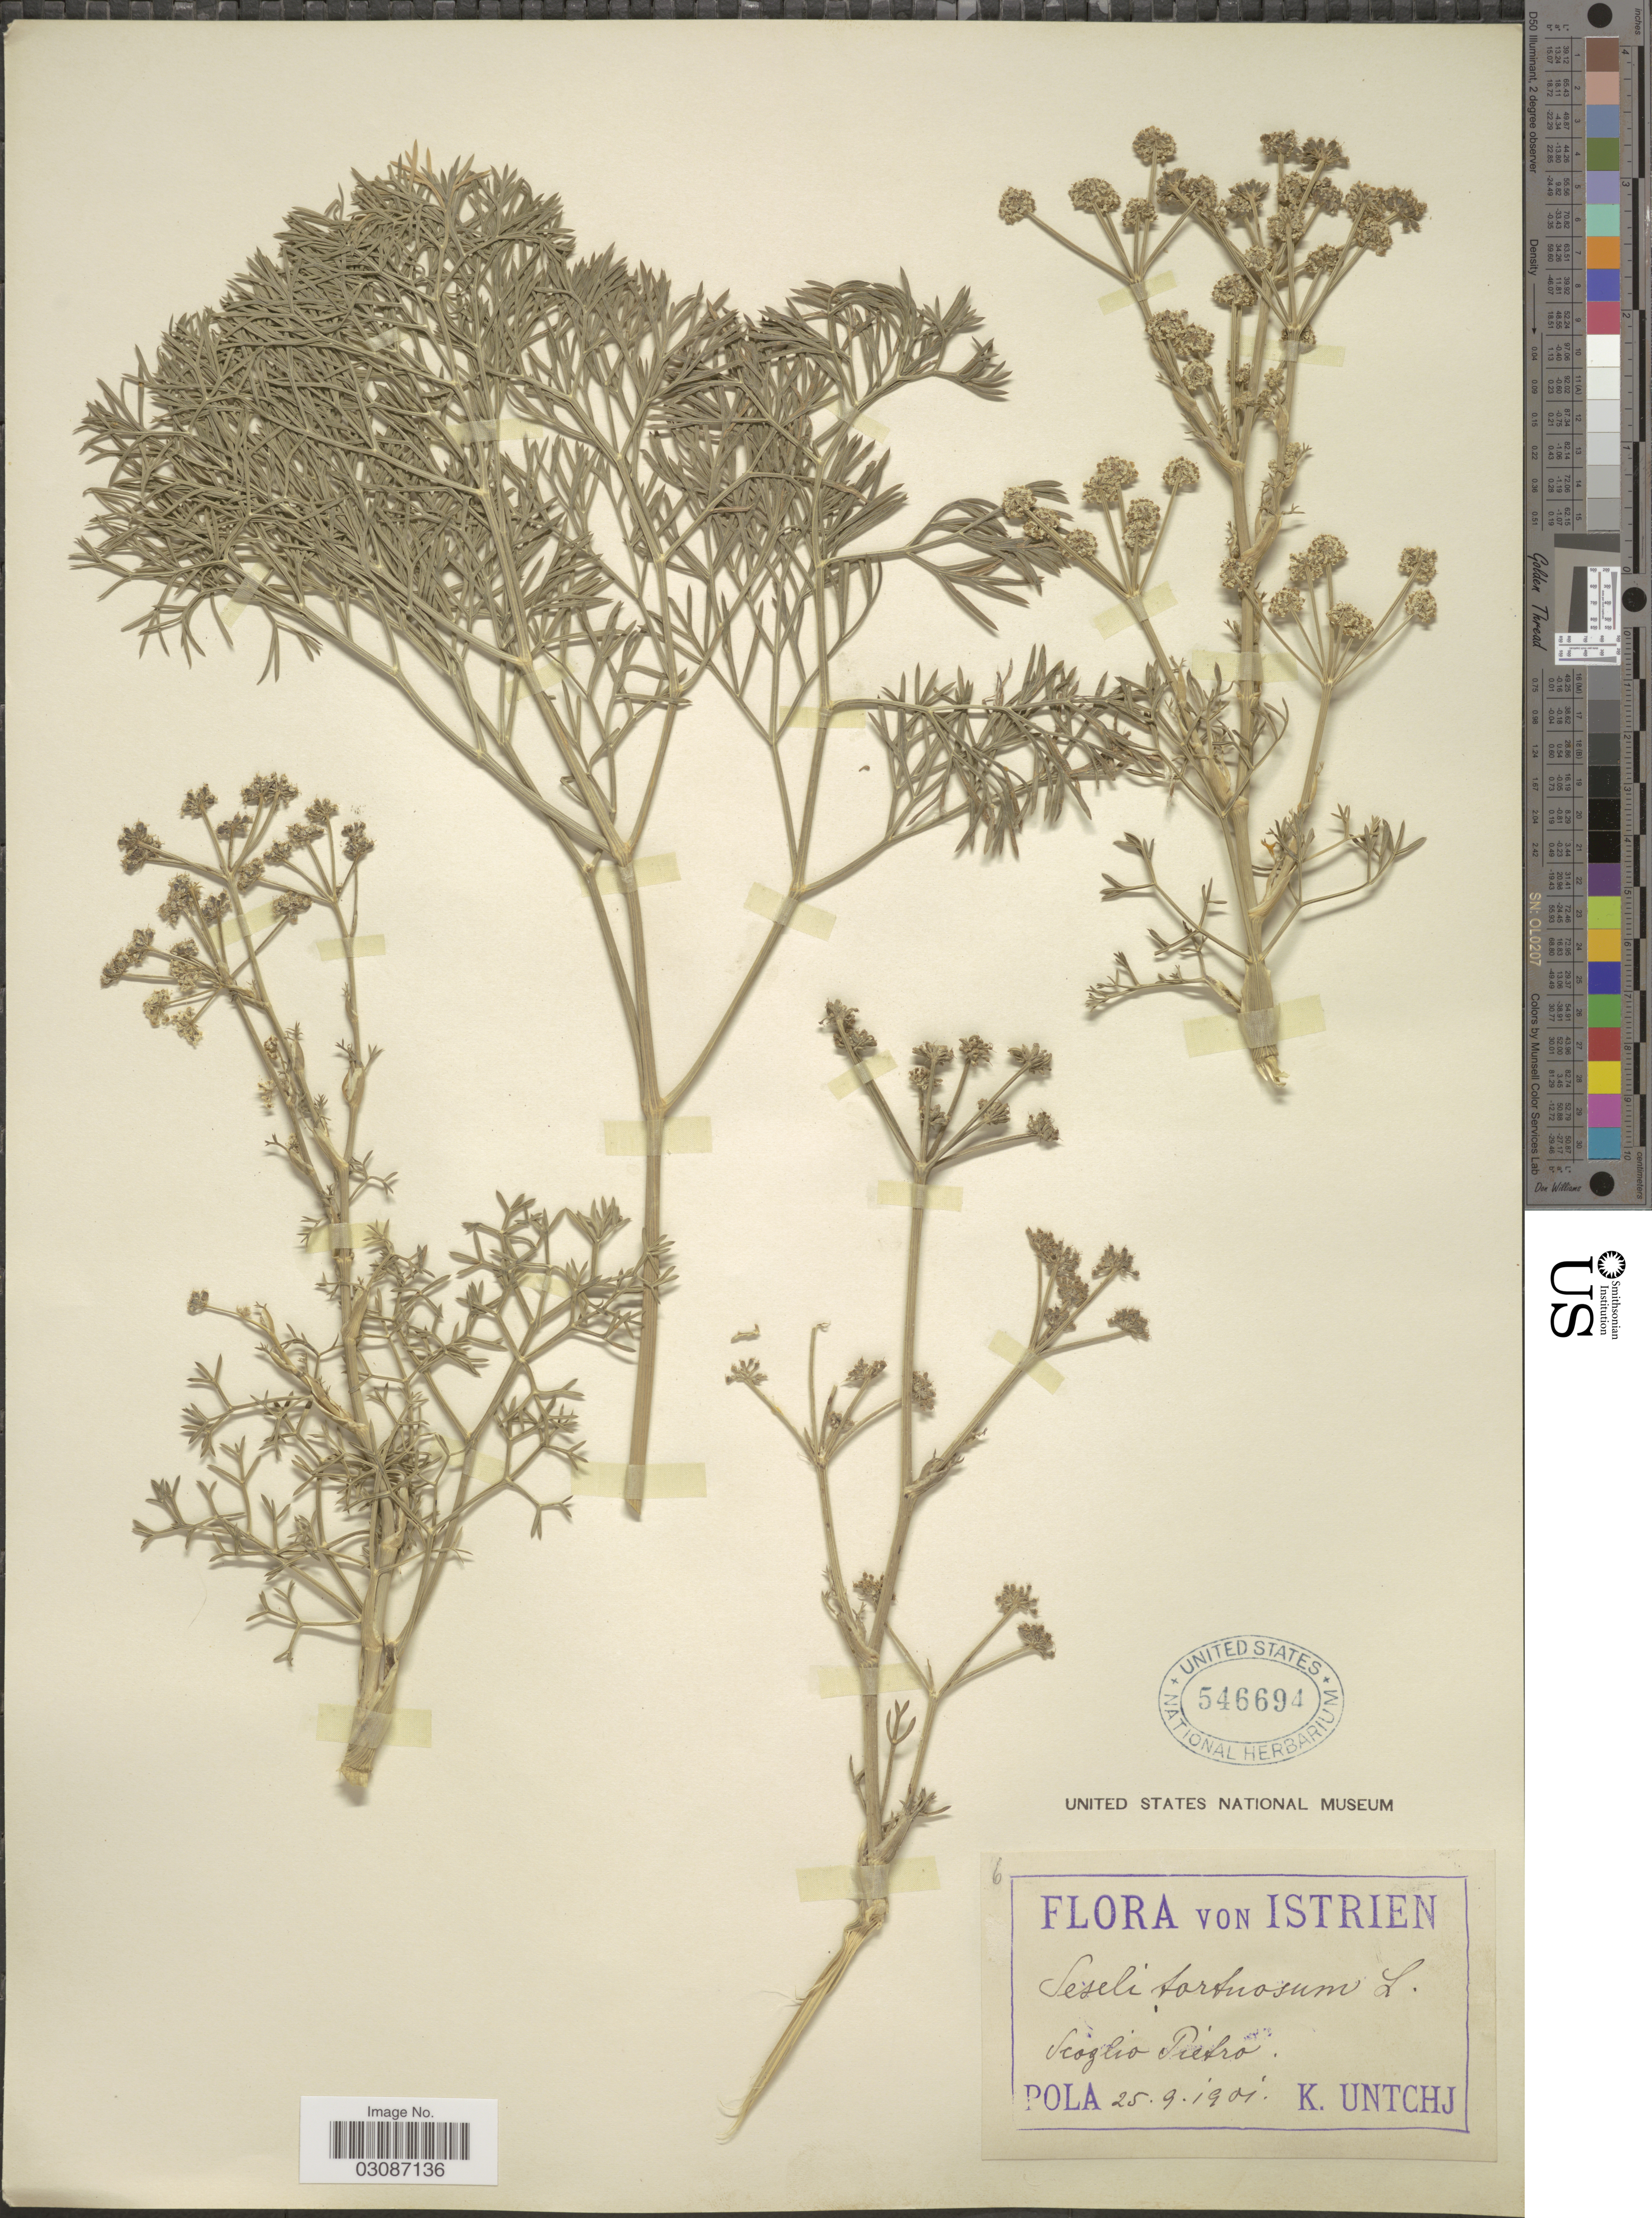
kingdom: Plantae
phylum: Tracheophyta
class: Magnoliopsida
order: Apiales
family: Apiaceae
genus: Seseli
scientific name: Seseli tortuosum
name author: L.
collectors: K. Untchj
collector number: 6?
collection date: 1901-09-25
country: Croatia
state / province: Istria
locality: Scoglio Pietro. Pola.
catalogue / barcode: US 546694